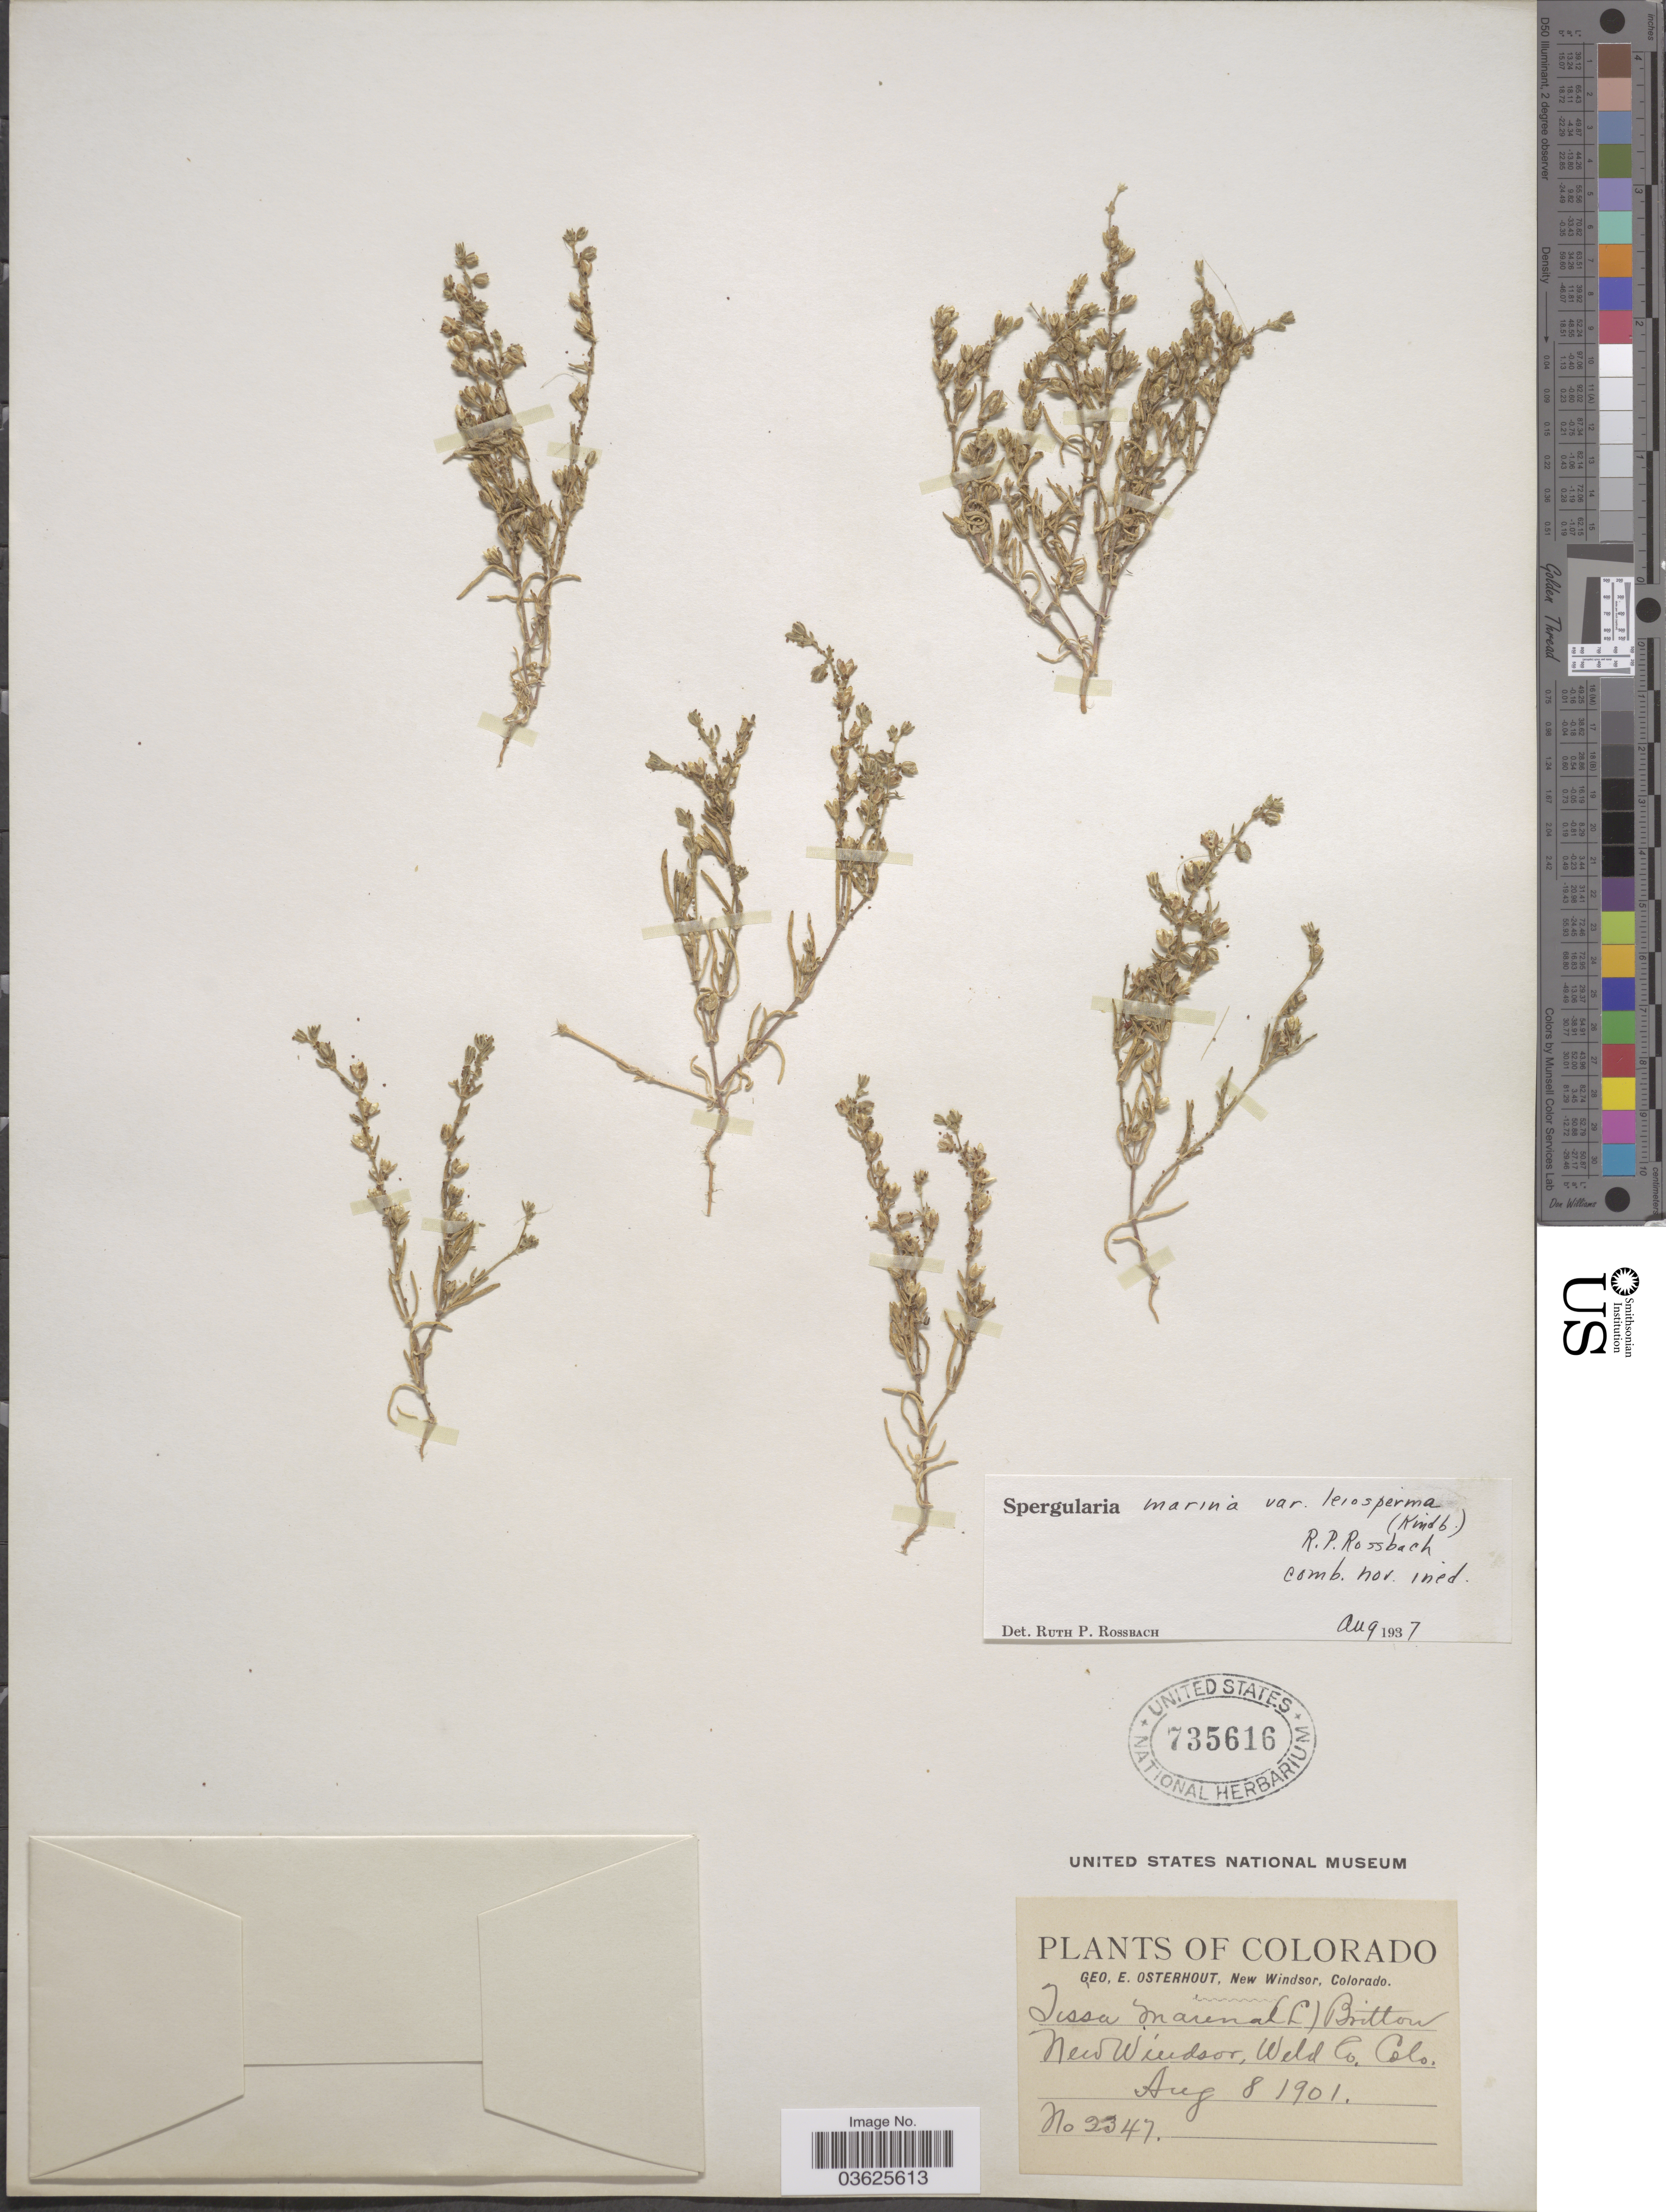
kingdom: Plantae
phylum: Tracheophyta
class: Magnoliopsida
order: Caryophyllales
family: Caryophyllaceae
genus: Spergularia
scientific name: Spergularia marina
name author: (L.) Griseb.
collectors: G. Osterhout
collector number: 2347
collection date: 1901-08-08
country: United States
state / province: Colorado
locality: New Windsor, Weld Co.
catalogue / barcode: US 735616